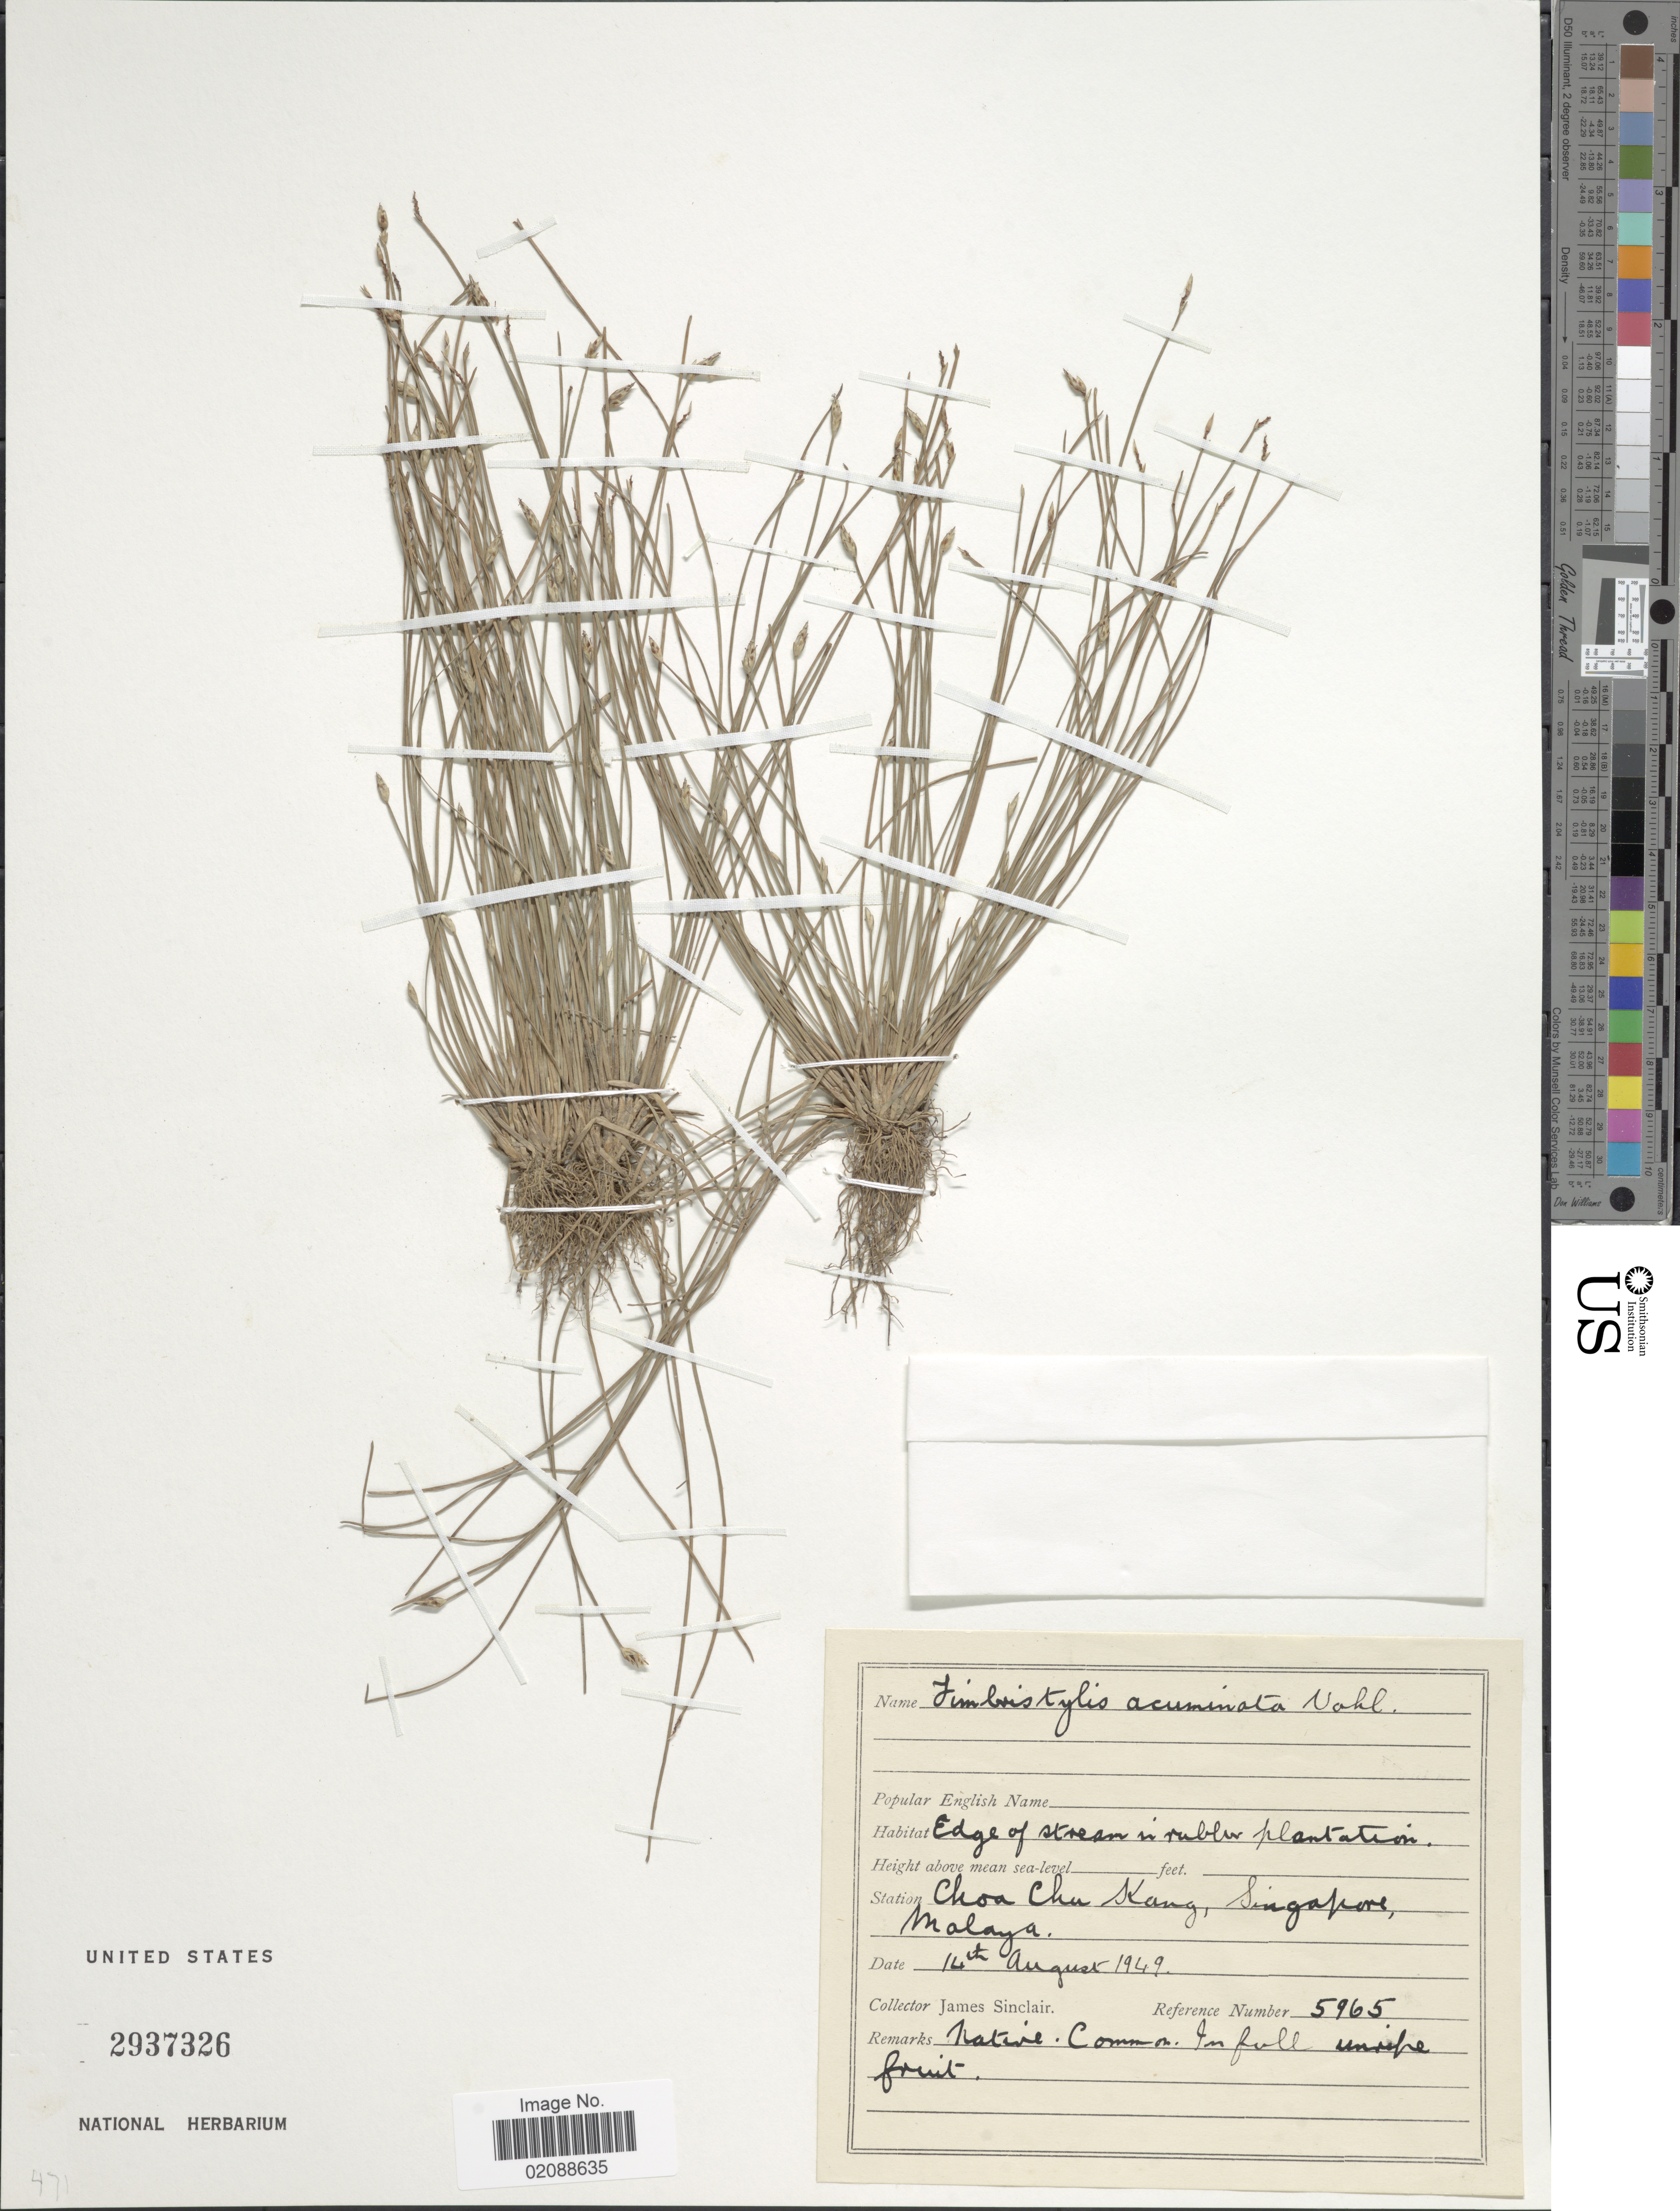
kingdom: Plantae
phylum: Tracheophyta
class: Liliopsida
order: Poales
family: Cyperaceae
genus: Fimbristylis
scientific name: Fimbristylis acuminata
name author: Vahl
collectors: J. Sinclair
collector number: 5965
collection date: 1949-08-14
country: Singapore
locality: Choa Chu Kang, Singapore, Malaya.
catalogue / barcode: US 2937326